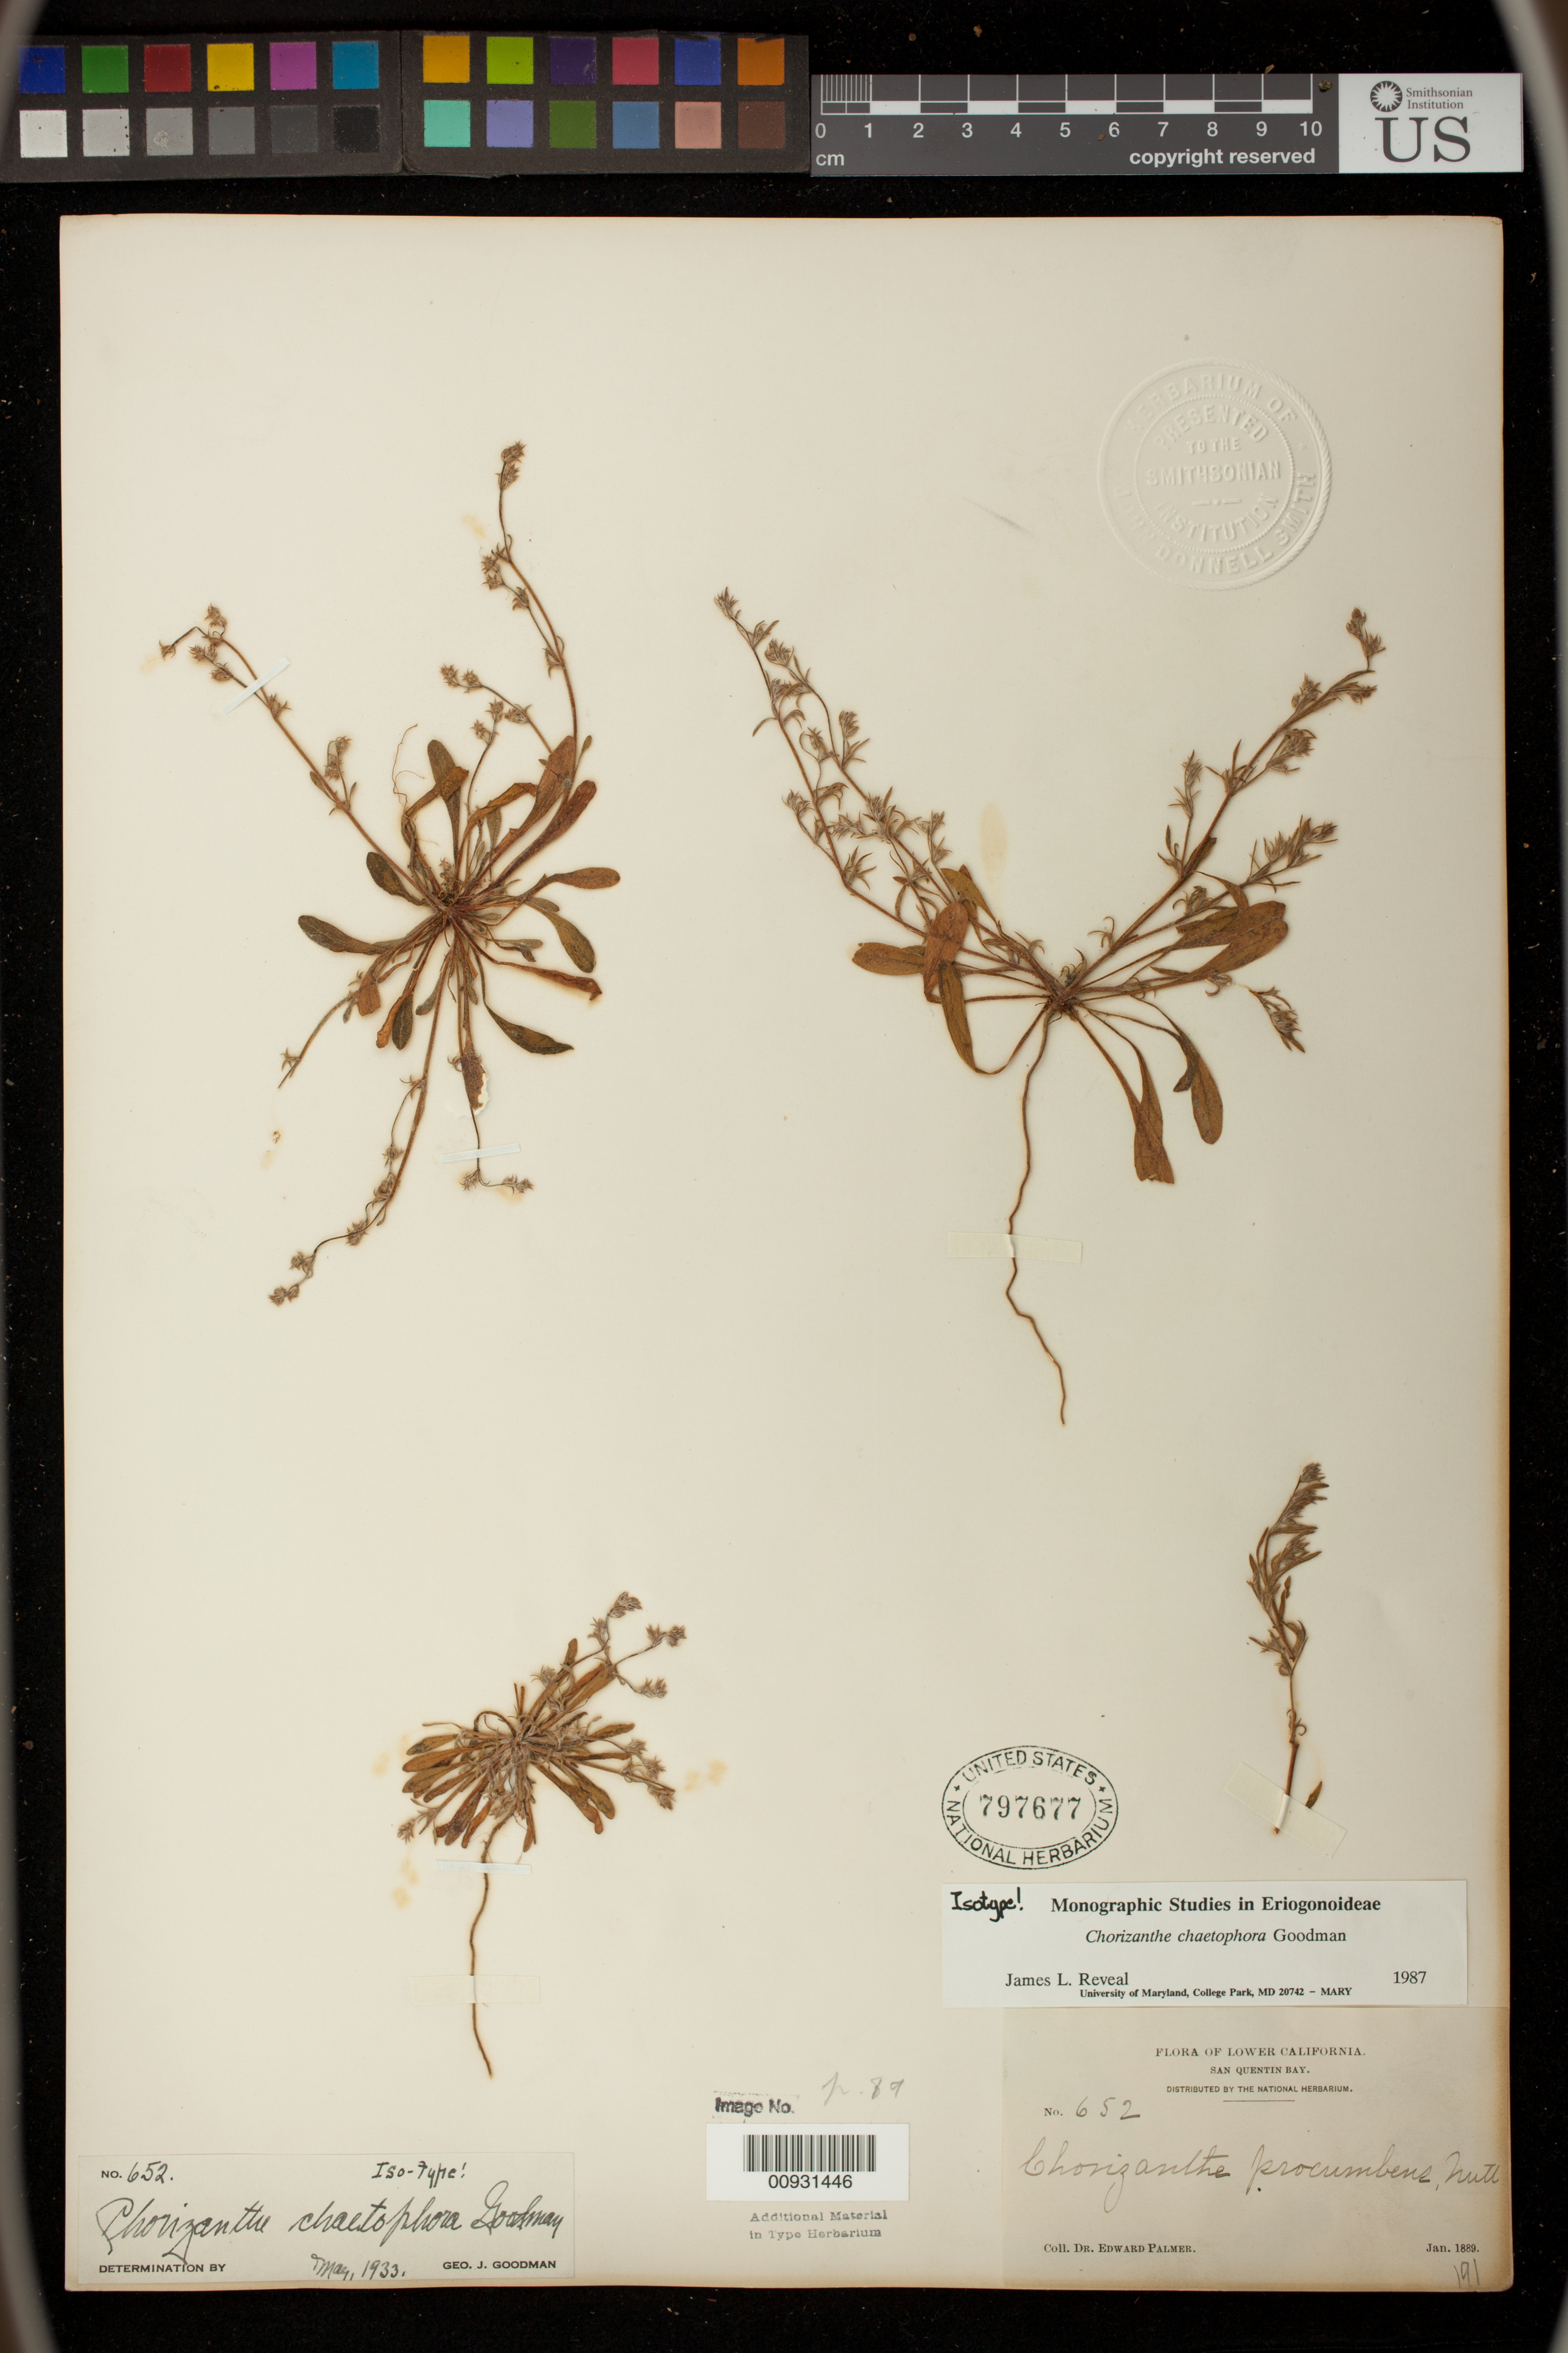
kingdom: Plantae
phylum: Tracheophyta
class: Magnoliopsida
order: Caryophyllales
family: Polygonaceae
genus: Chorizanthe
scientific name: Chorizanthe chaetophora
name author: Goodman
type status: Isotype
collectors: E. Palmer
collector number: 652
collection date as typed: Jan 1889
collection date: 1889-01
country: Mexico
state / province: Baja California Norte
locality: San Quentin Bay.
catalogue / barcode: US 797677